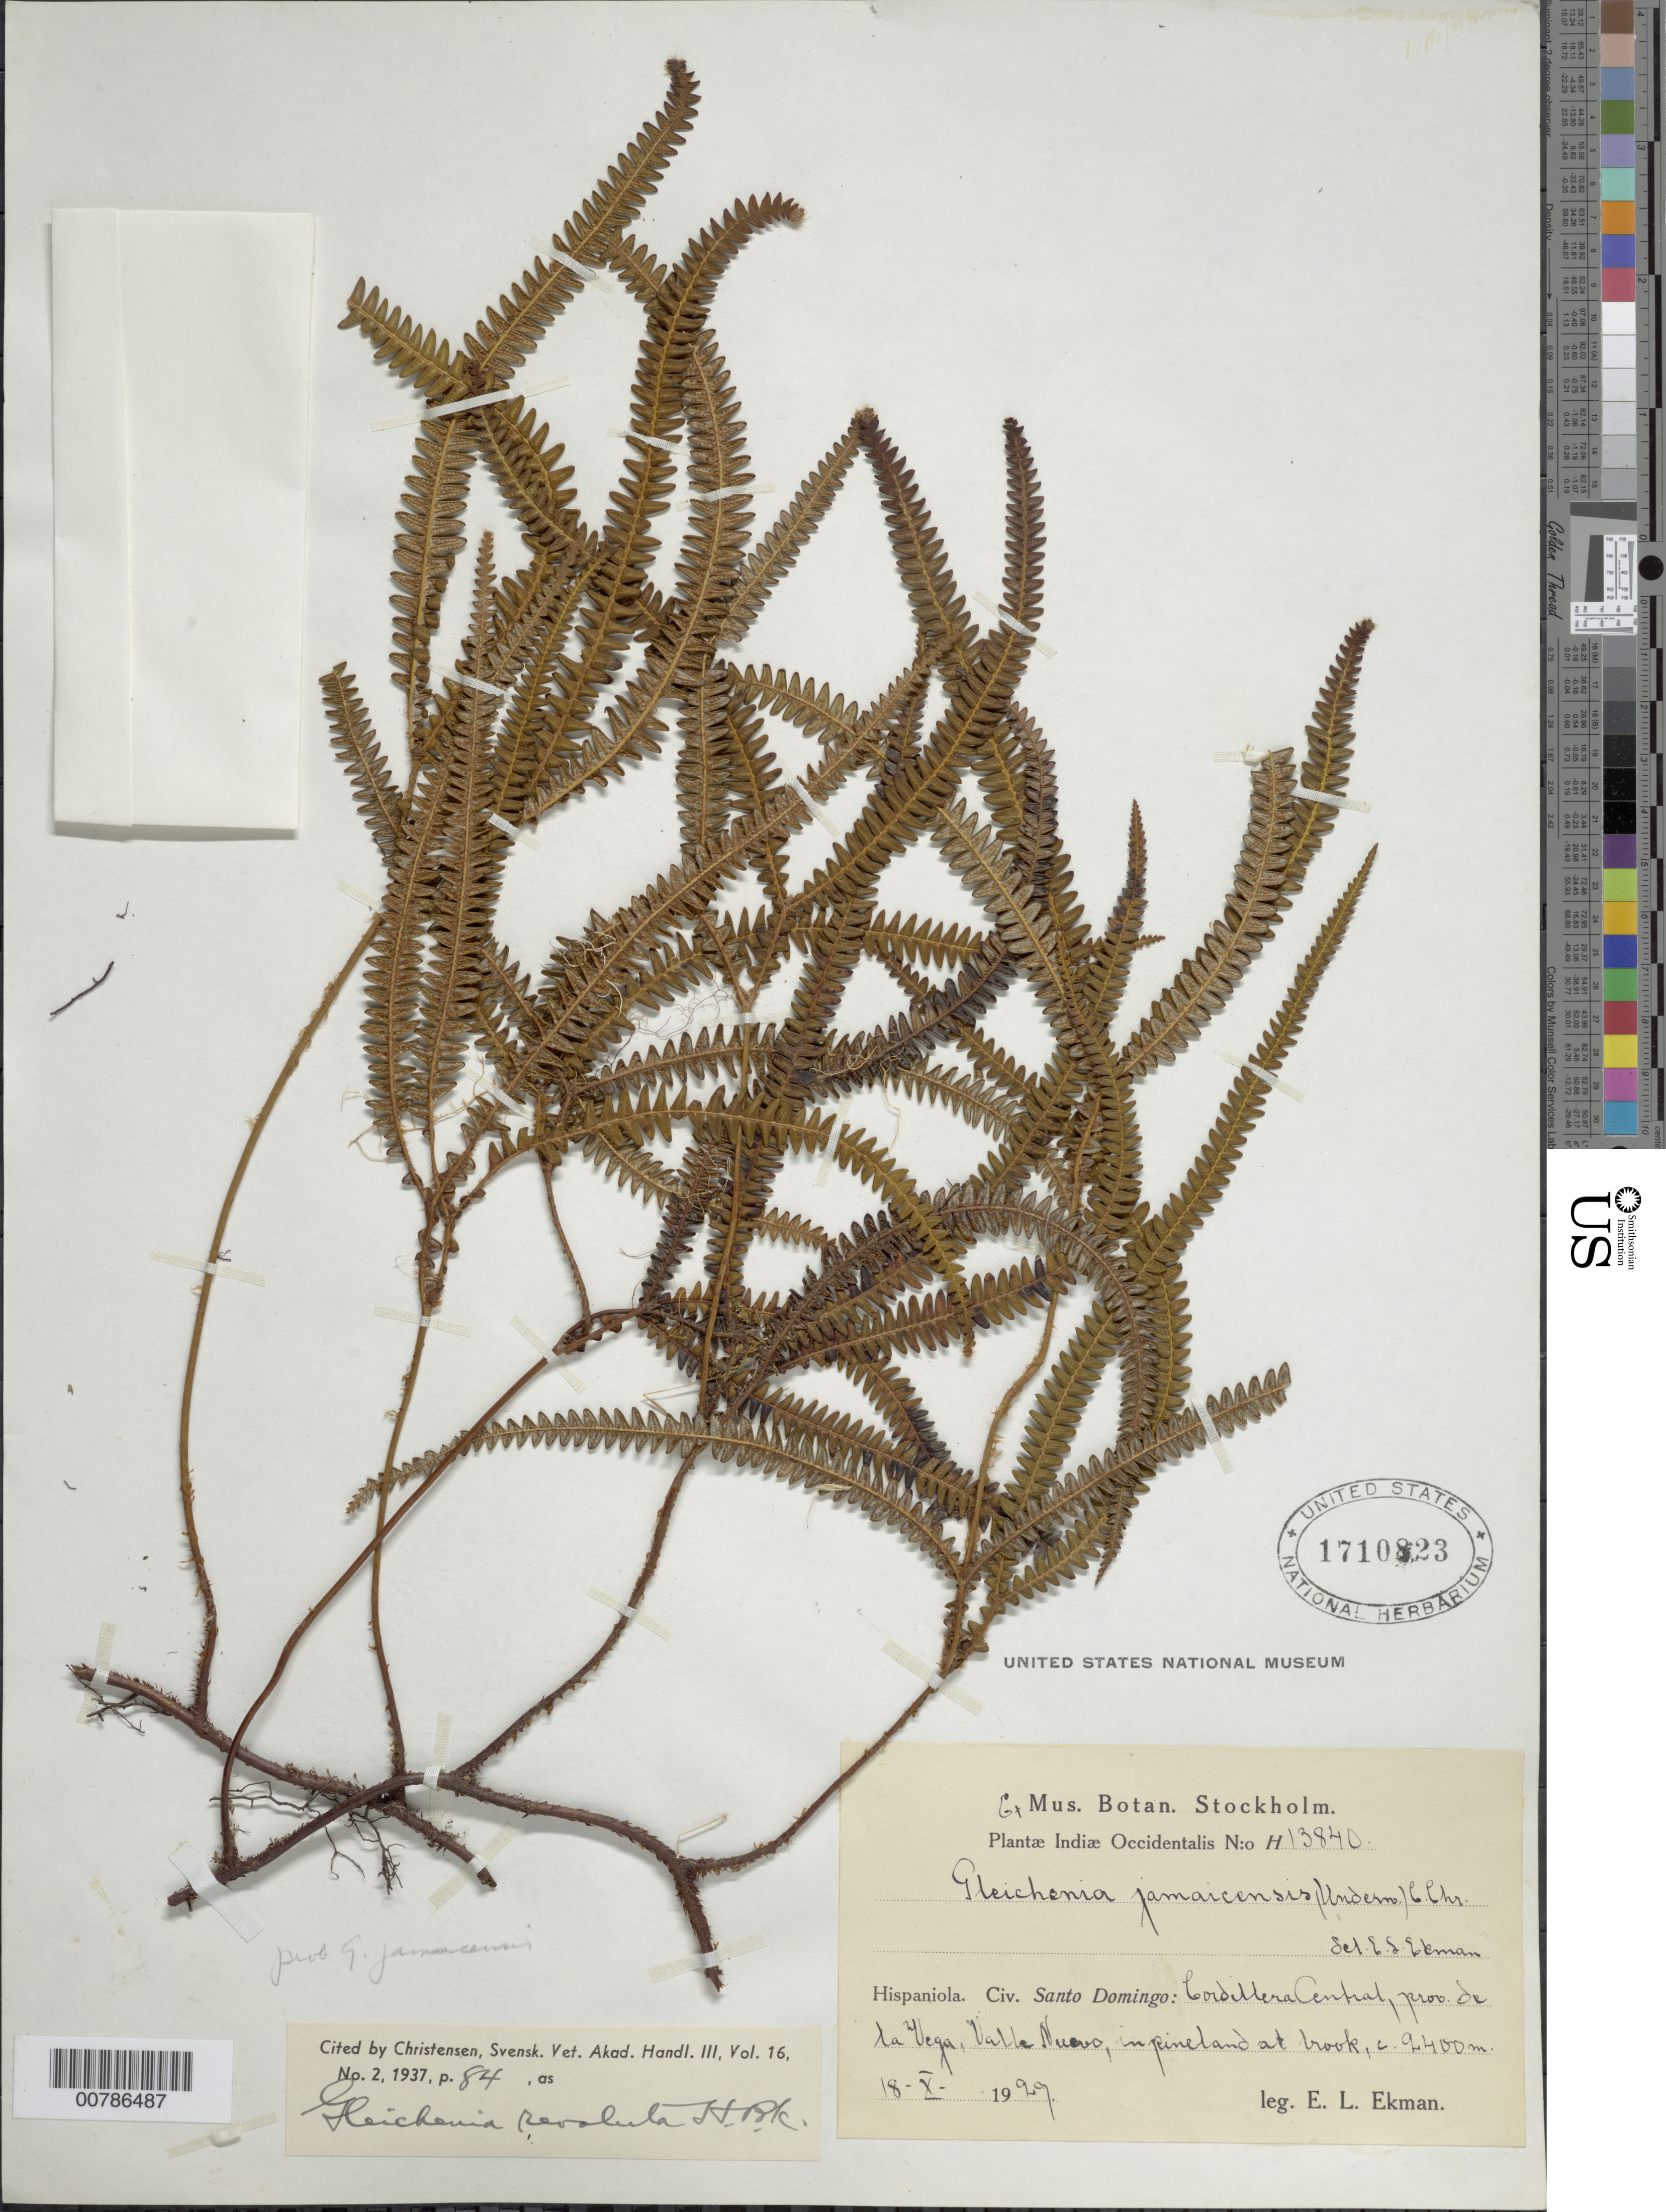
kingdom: Plantae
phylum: Tracheophyta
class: Polypodiopsida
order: Gleicheniales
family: Gleicheniaceae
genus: Sticherus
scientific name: Sticherus revolutus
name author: (Kunth) Ching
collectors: E. L. Ekman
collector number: H 13840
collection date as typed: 18 Oct 1929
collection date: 1929-10-18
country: Dominican Republic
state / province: La Vega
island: Hispaniola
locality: Cordillera Central, Valle Nuevo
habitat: In pinelands at brook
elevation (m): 2400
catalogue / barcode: US 1710823